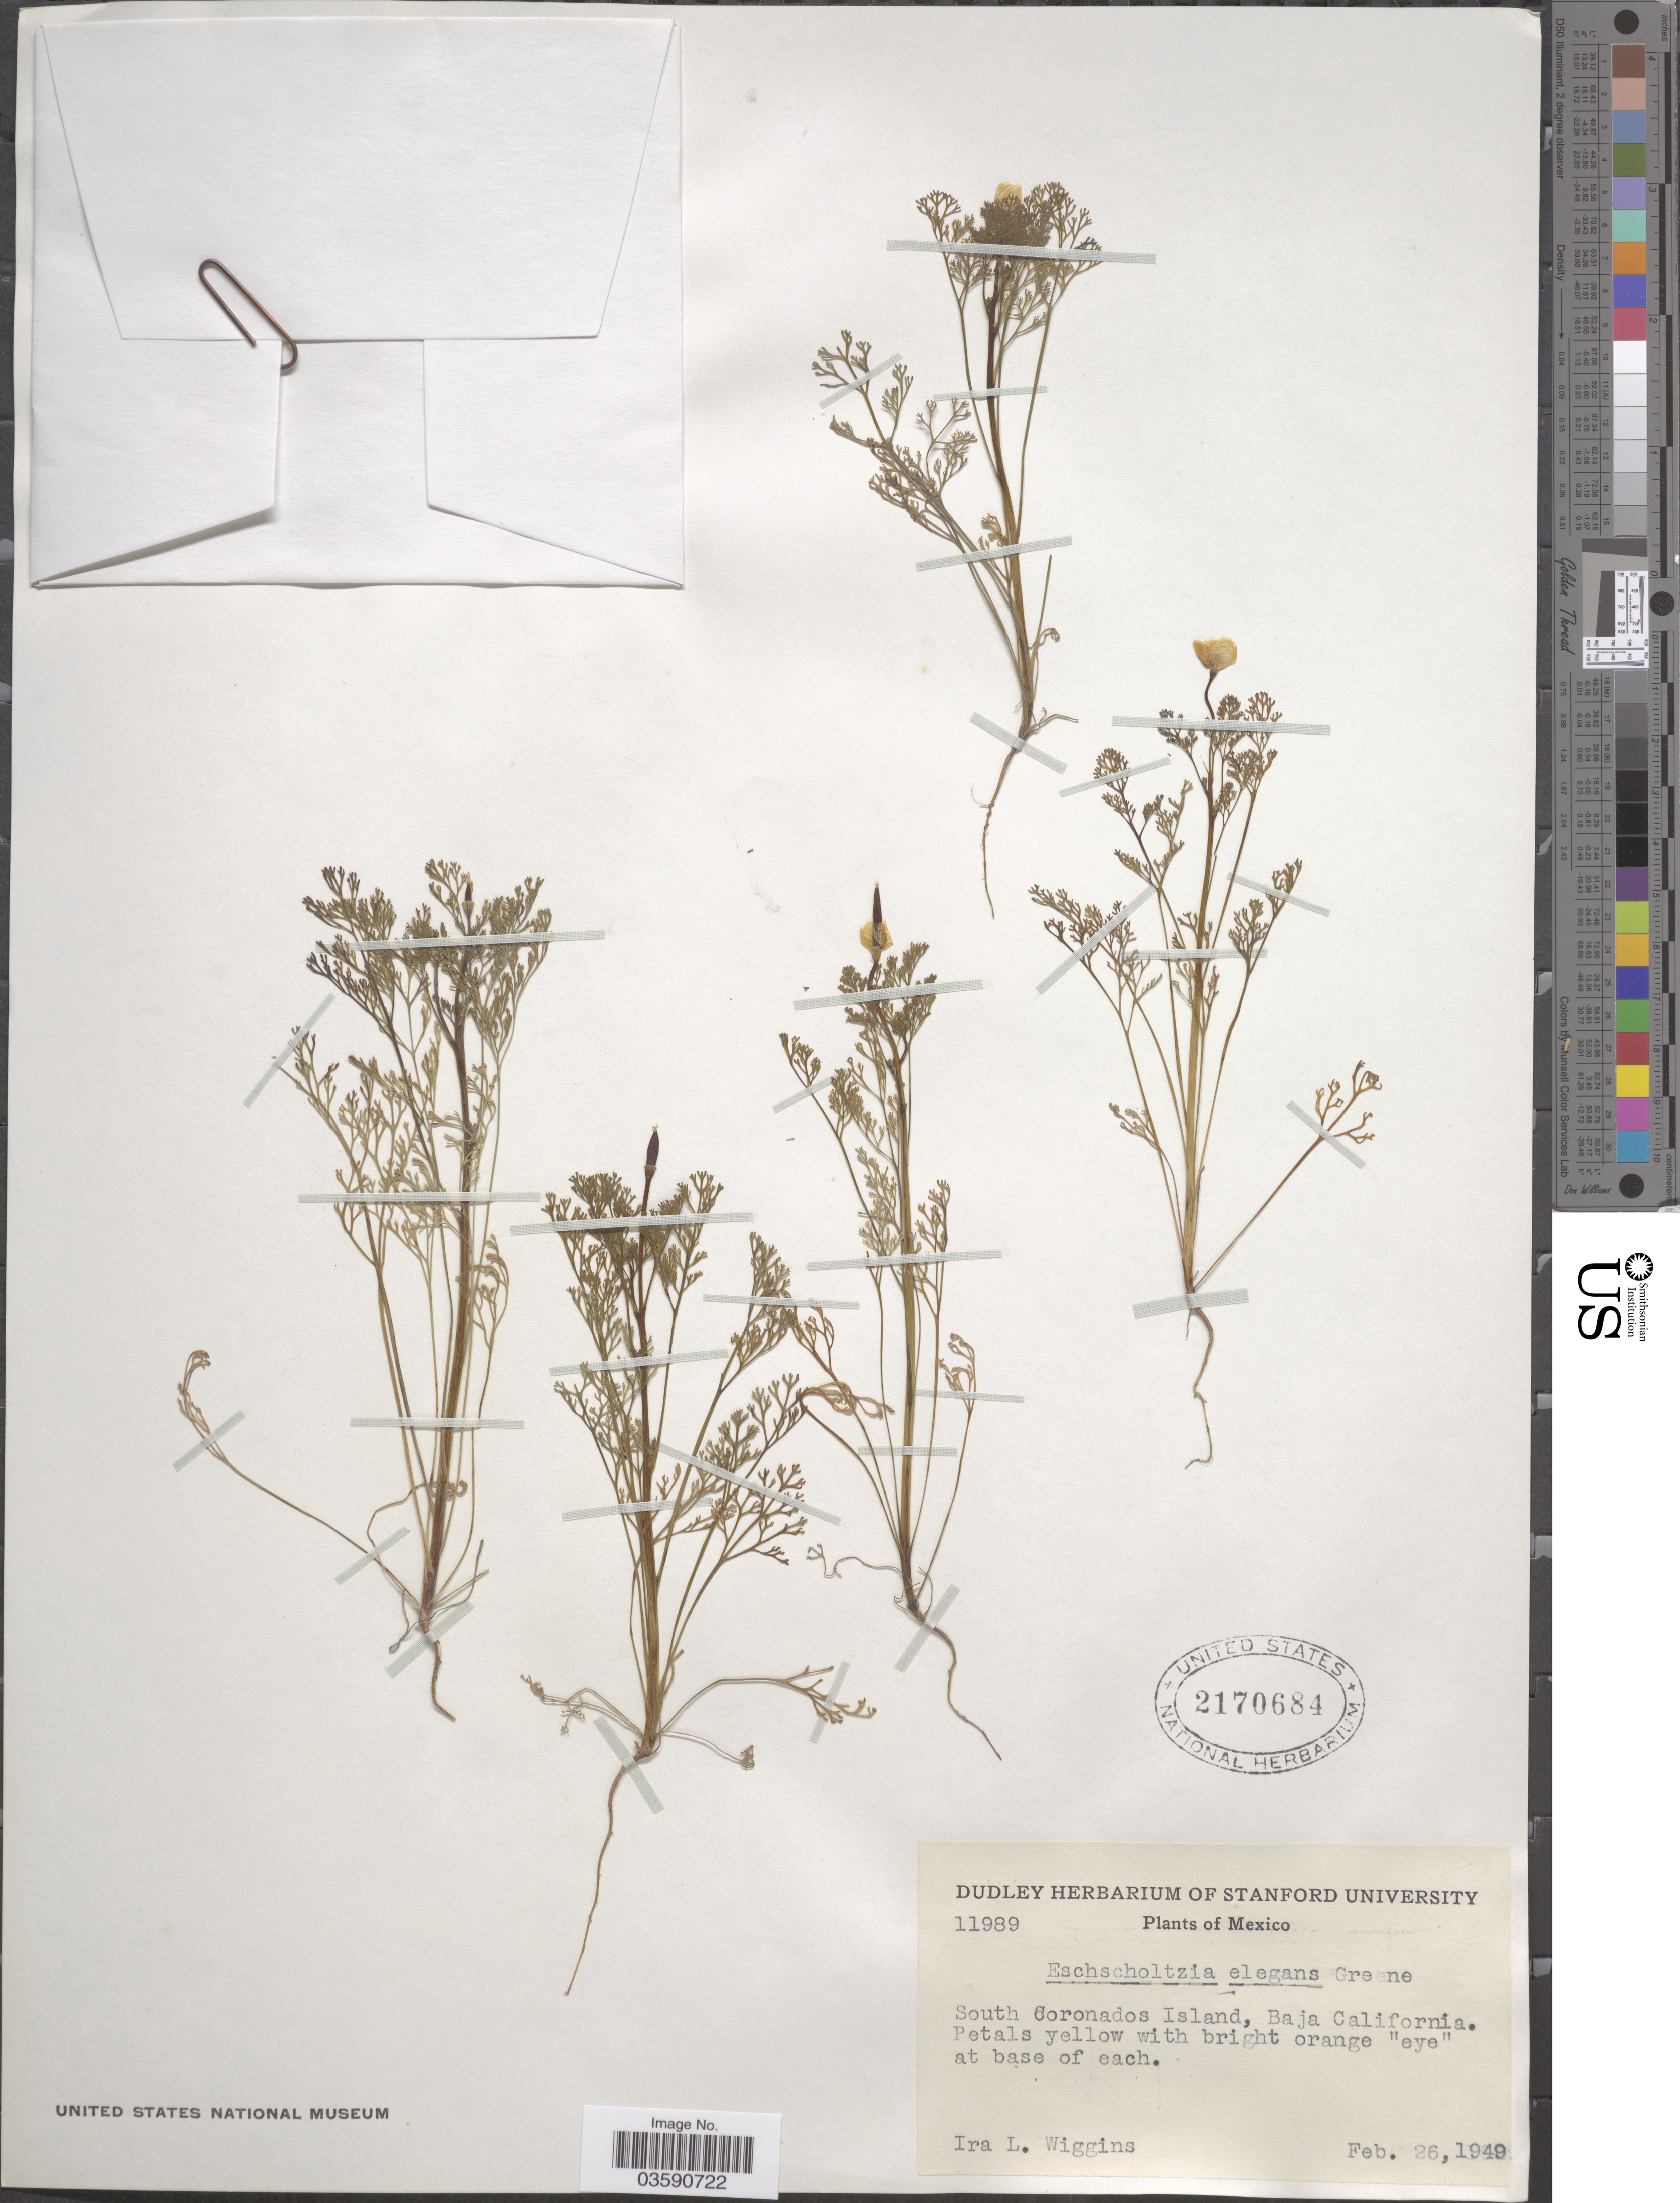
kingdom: Plantae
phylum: Tracheophyta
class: Magnoliopsida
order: Ranunculales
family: Papaveraceae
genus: Eschscholzia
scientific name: Eschscholzia elegans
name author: Greene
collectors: I. L. Wiggins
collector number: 11989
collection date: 1949-02-26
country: Mexico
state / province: Baja California Norte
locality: South Coronados Island.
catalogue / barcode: US 2170684